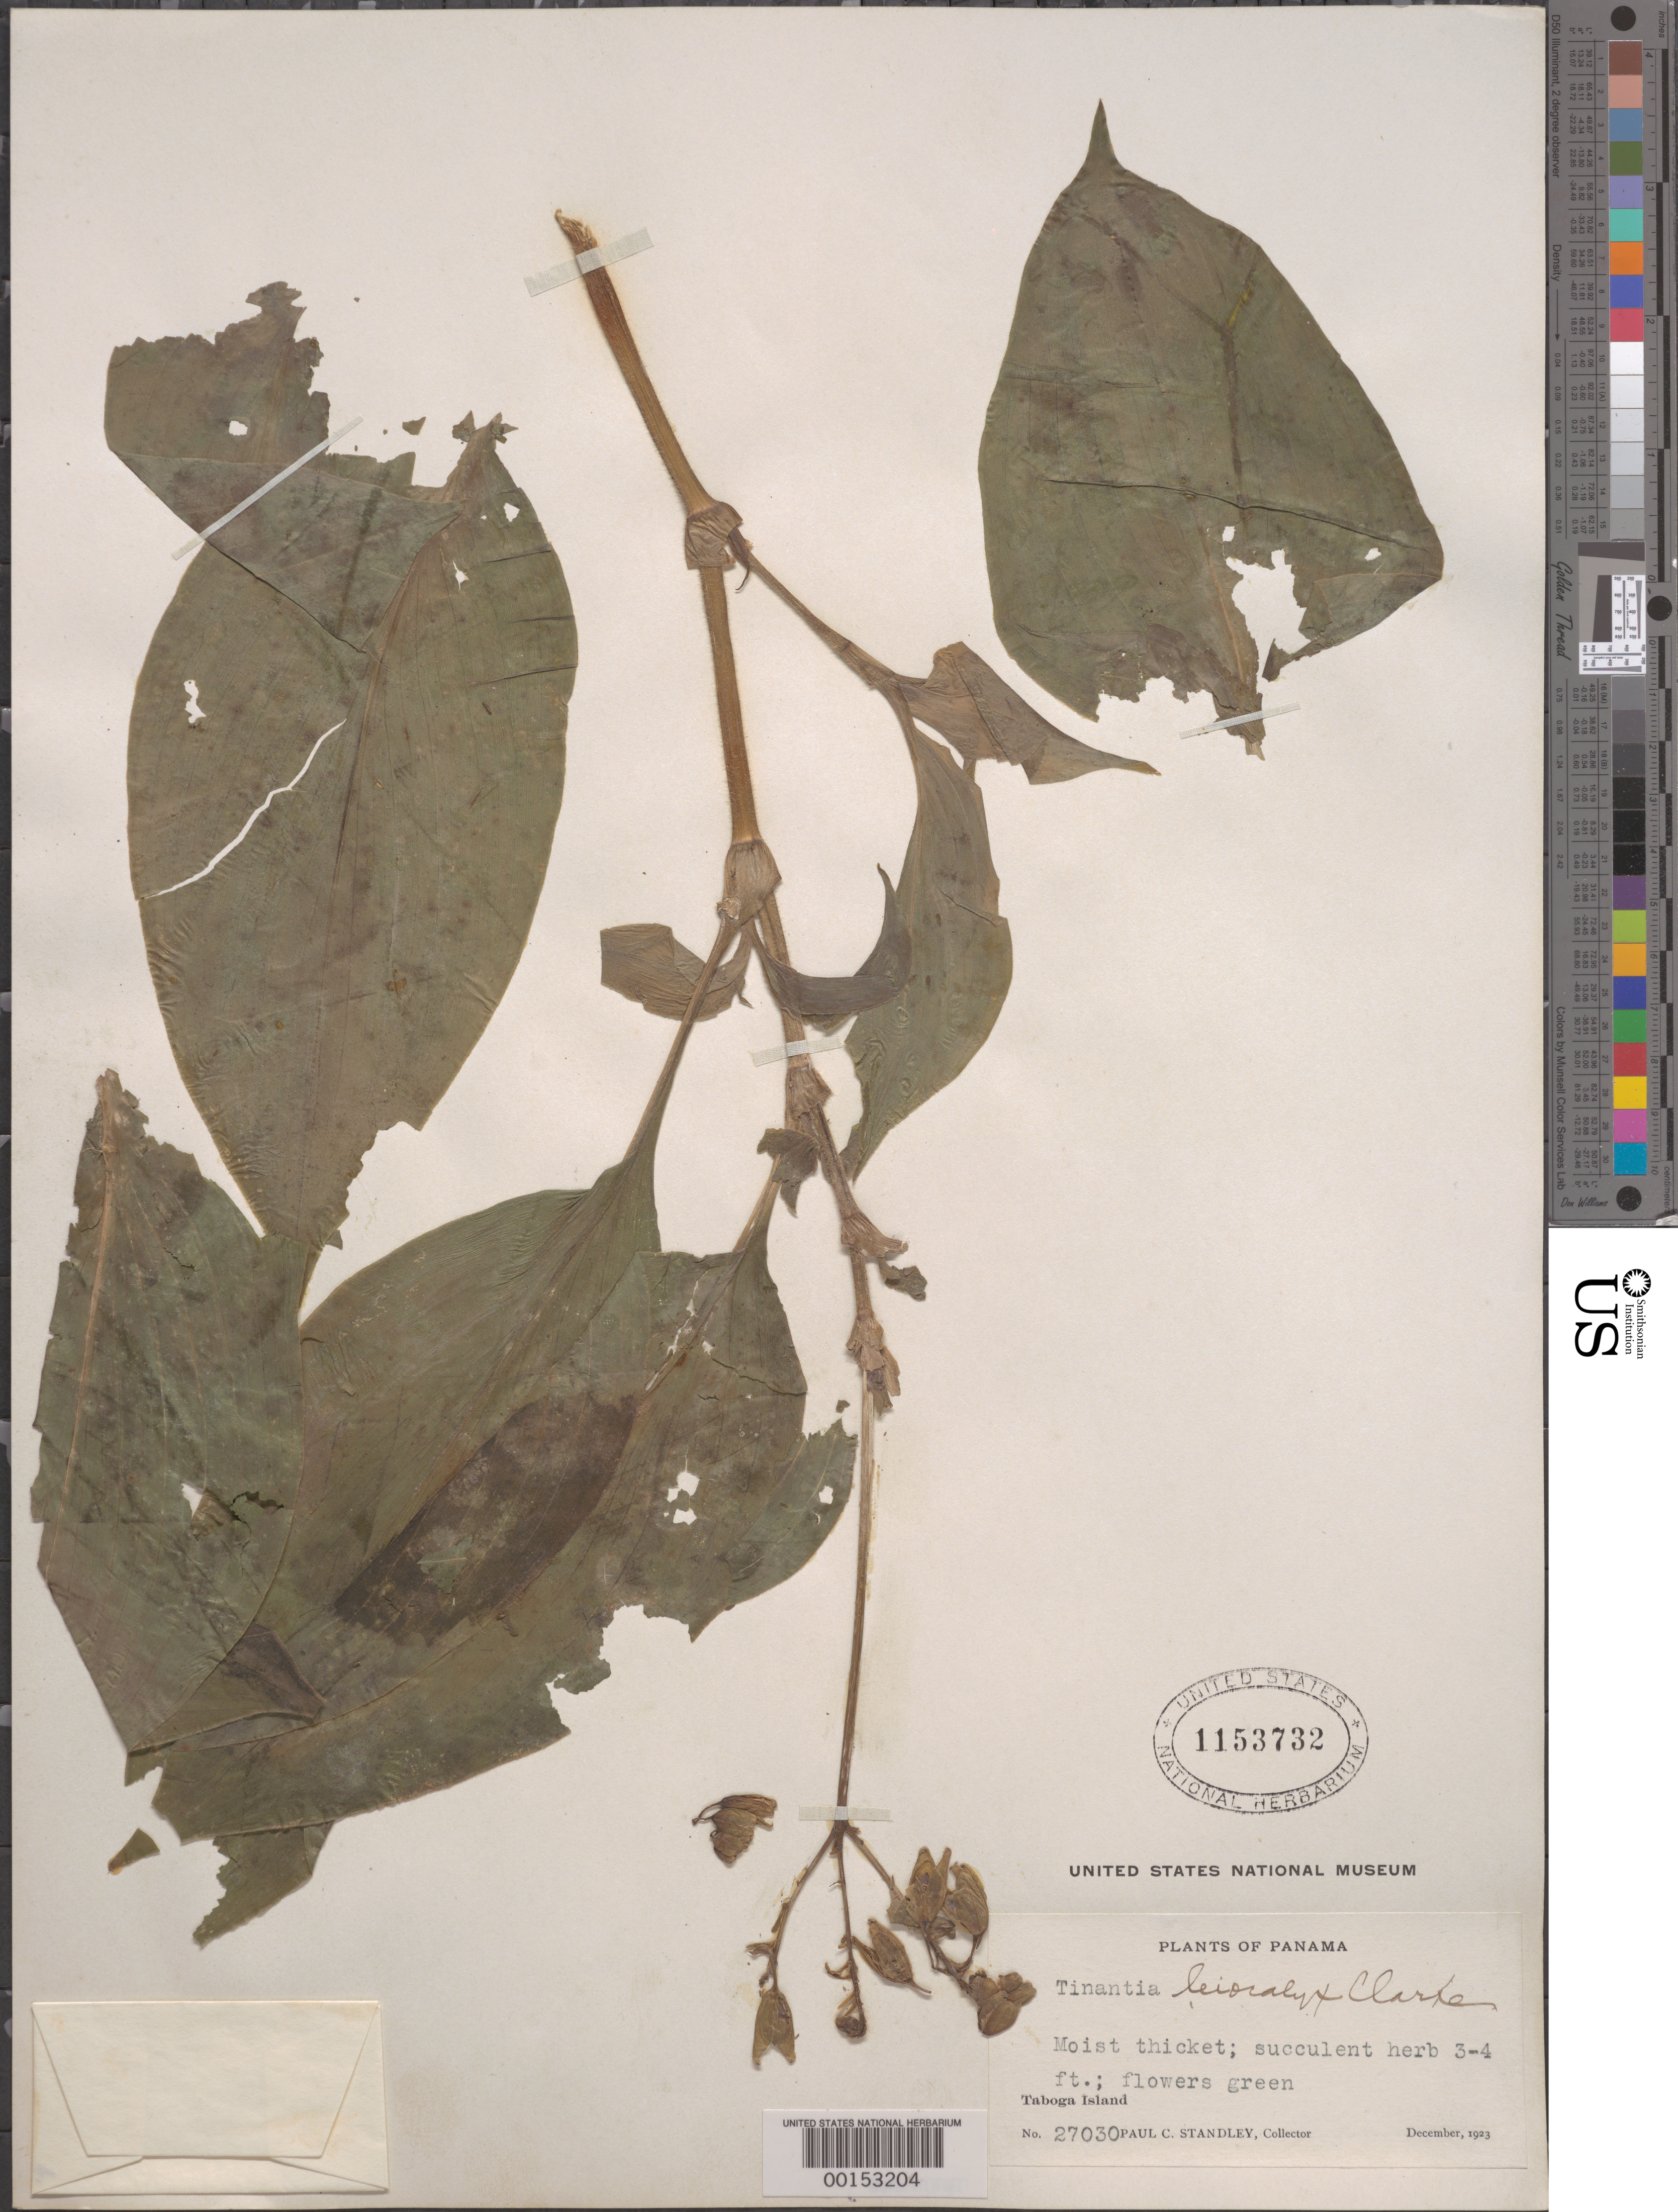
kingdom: Plantae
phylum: Tracheophyta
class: Liliopsida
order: Commelinales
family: Commelinaceae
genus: Tinantia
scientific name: Tinantia leiocalyx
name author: C.B. Clarke in Donn. Sm.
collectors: P. C. Standley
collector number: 27030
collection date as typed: Dec 1923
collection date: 1923-12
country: Panama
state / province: Panamá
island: Taboga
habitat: Moist thicket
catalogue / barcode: US 1153732